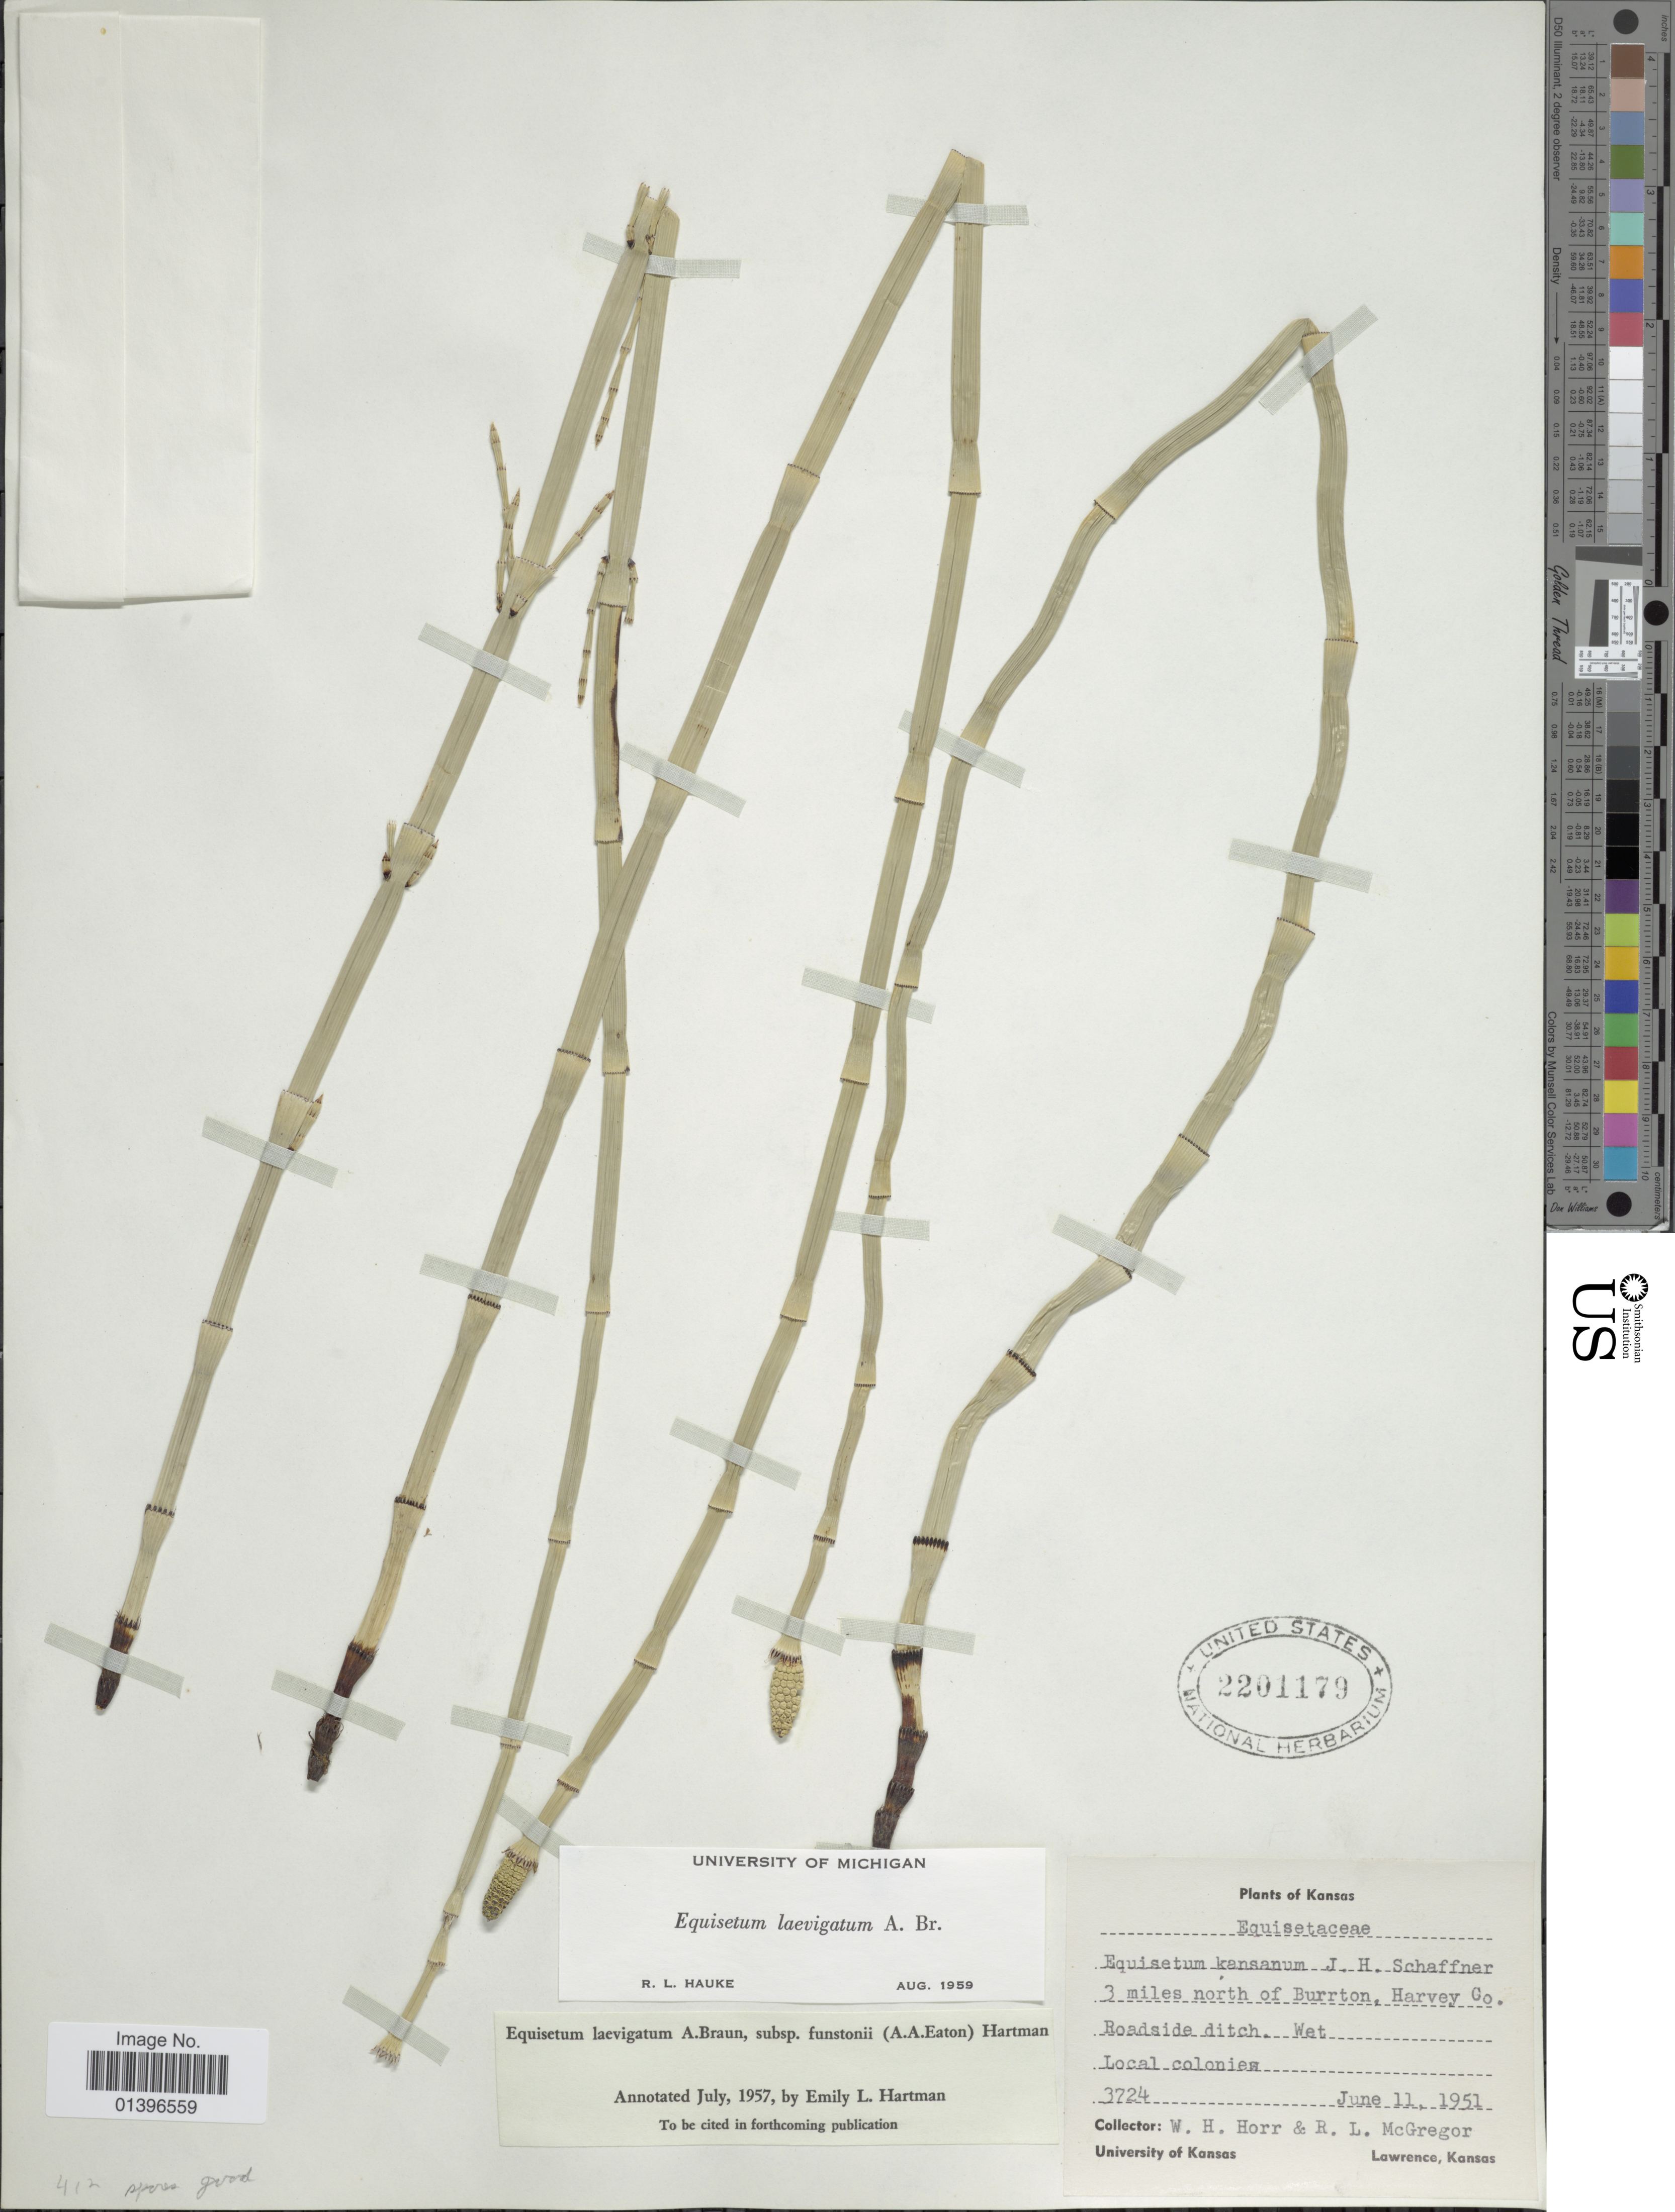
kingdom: Plantae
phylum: Tracheophyta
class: Polypodiopsida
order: Equisetales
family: Equisetaceae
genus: Equisetum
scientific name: Equisetum laevigatum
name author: A. Braun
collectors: W. H. Horr & R. McGregor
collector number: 3724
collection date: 1951-06-11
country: United States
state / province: Kansas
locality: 3 miles north of Burrton, Harvey Co. Roadside ditch, Lawrence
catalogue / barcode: US 2201179